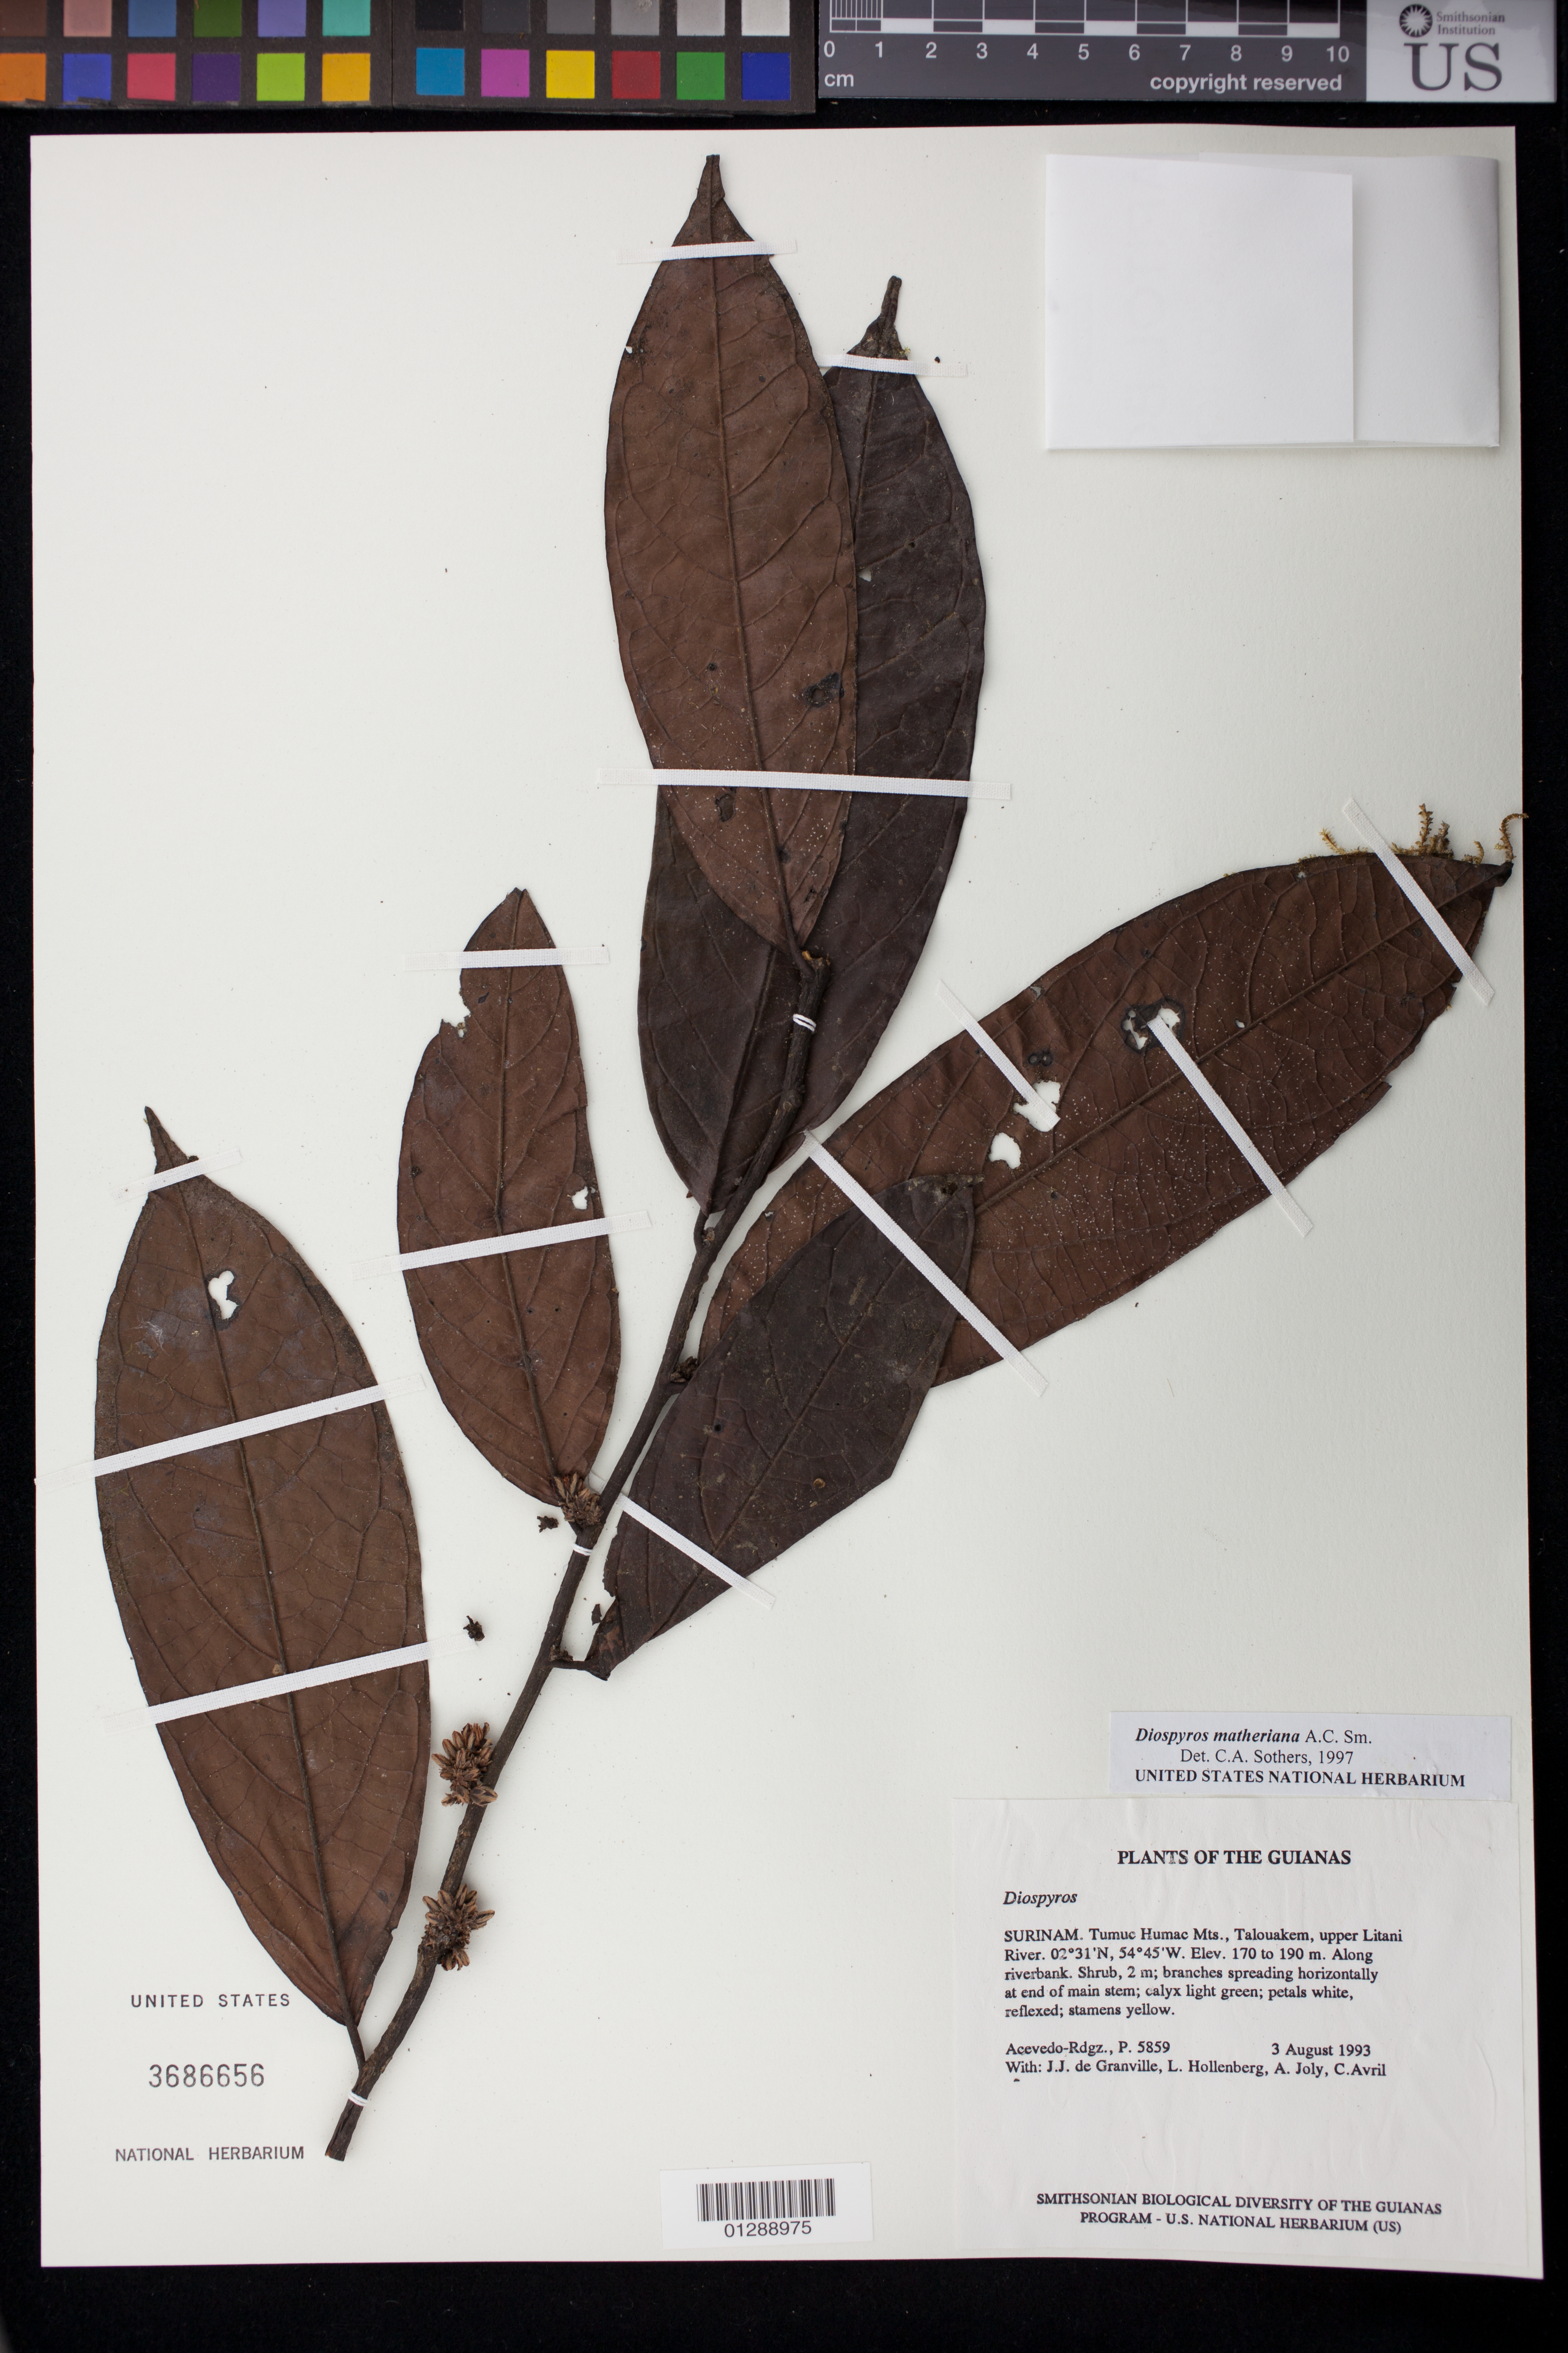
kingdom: Plantae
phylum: Tracheophyta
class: Magnoliopsida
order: Ericales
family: Ebenaceae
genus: Diospyros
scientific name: Diospyros matheriana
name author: A.C. Sm.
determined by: Sothers, C. A.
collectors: P. Acevedo-Rodr., J.-J. de Granville, L. Hollenberg, A. Joly & C. Avril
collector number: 5859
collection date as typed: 3 August 1993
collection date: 1993-08-03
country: Suriname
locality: Tumuc Humac Mts., Talouakem, upper Litani River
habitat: Along riverbank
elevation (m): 170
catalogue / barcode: US 3686656